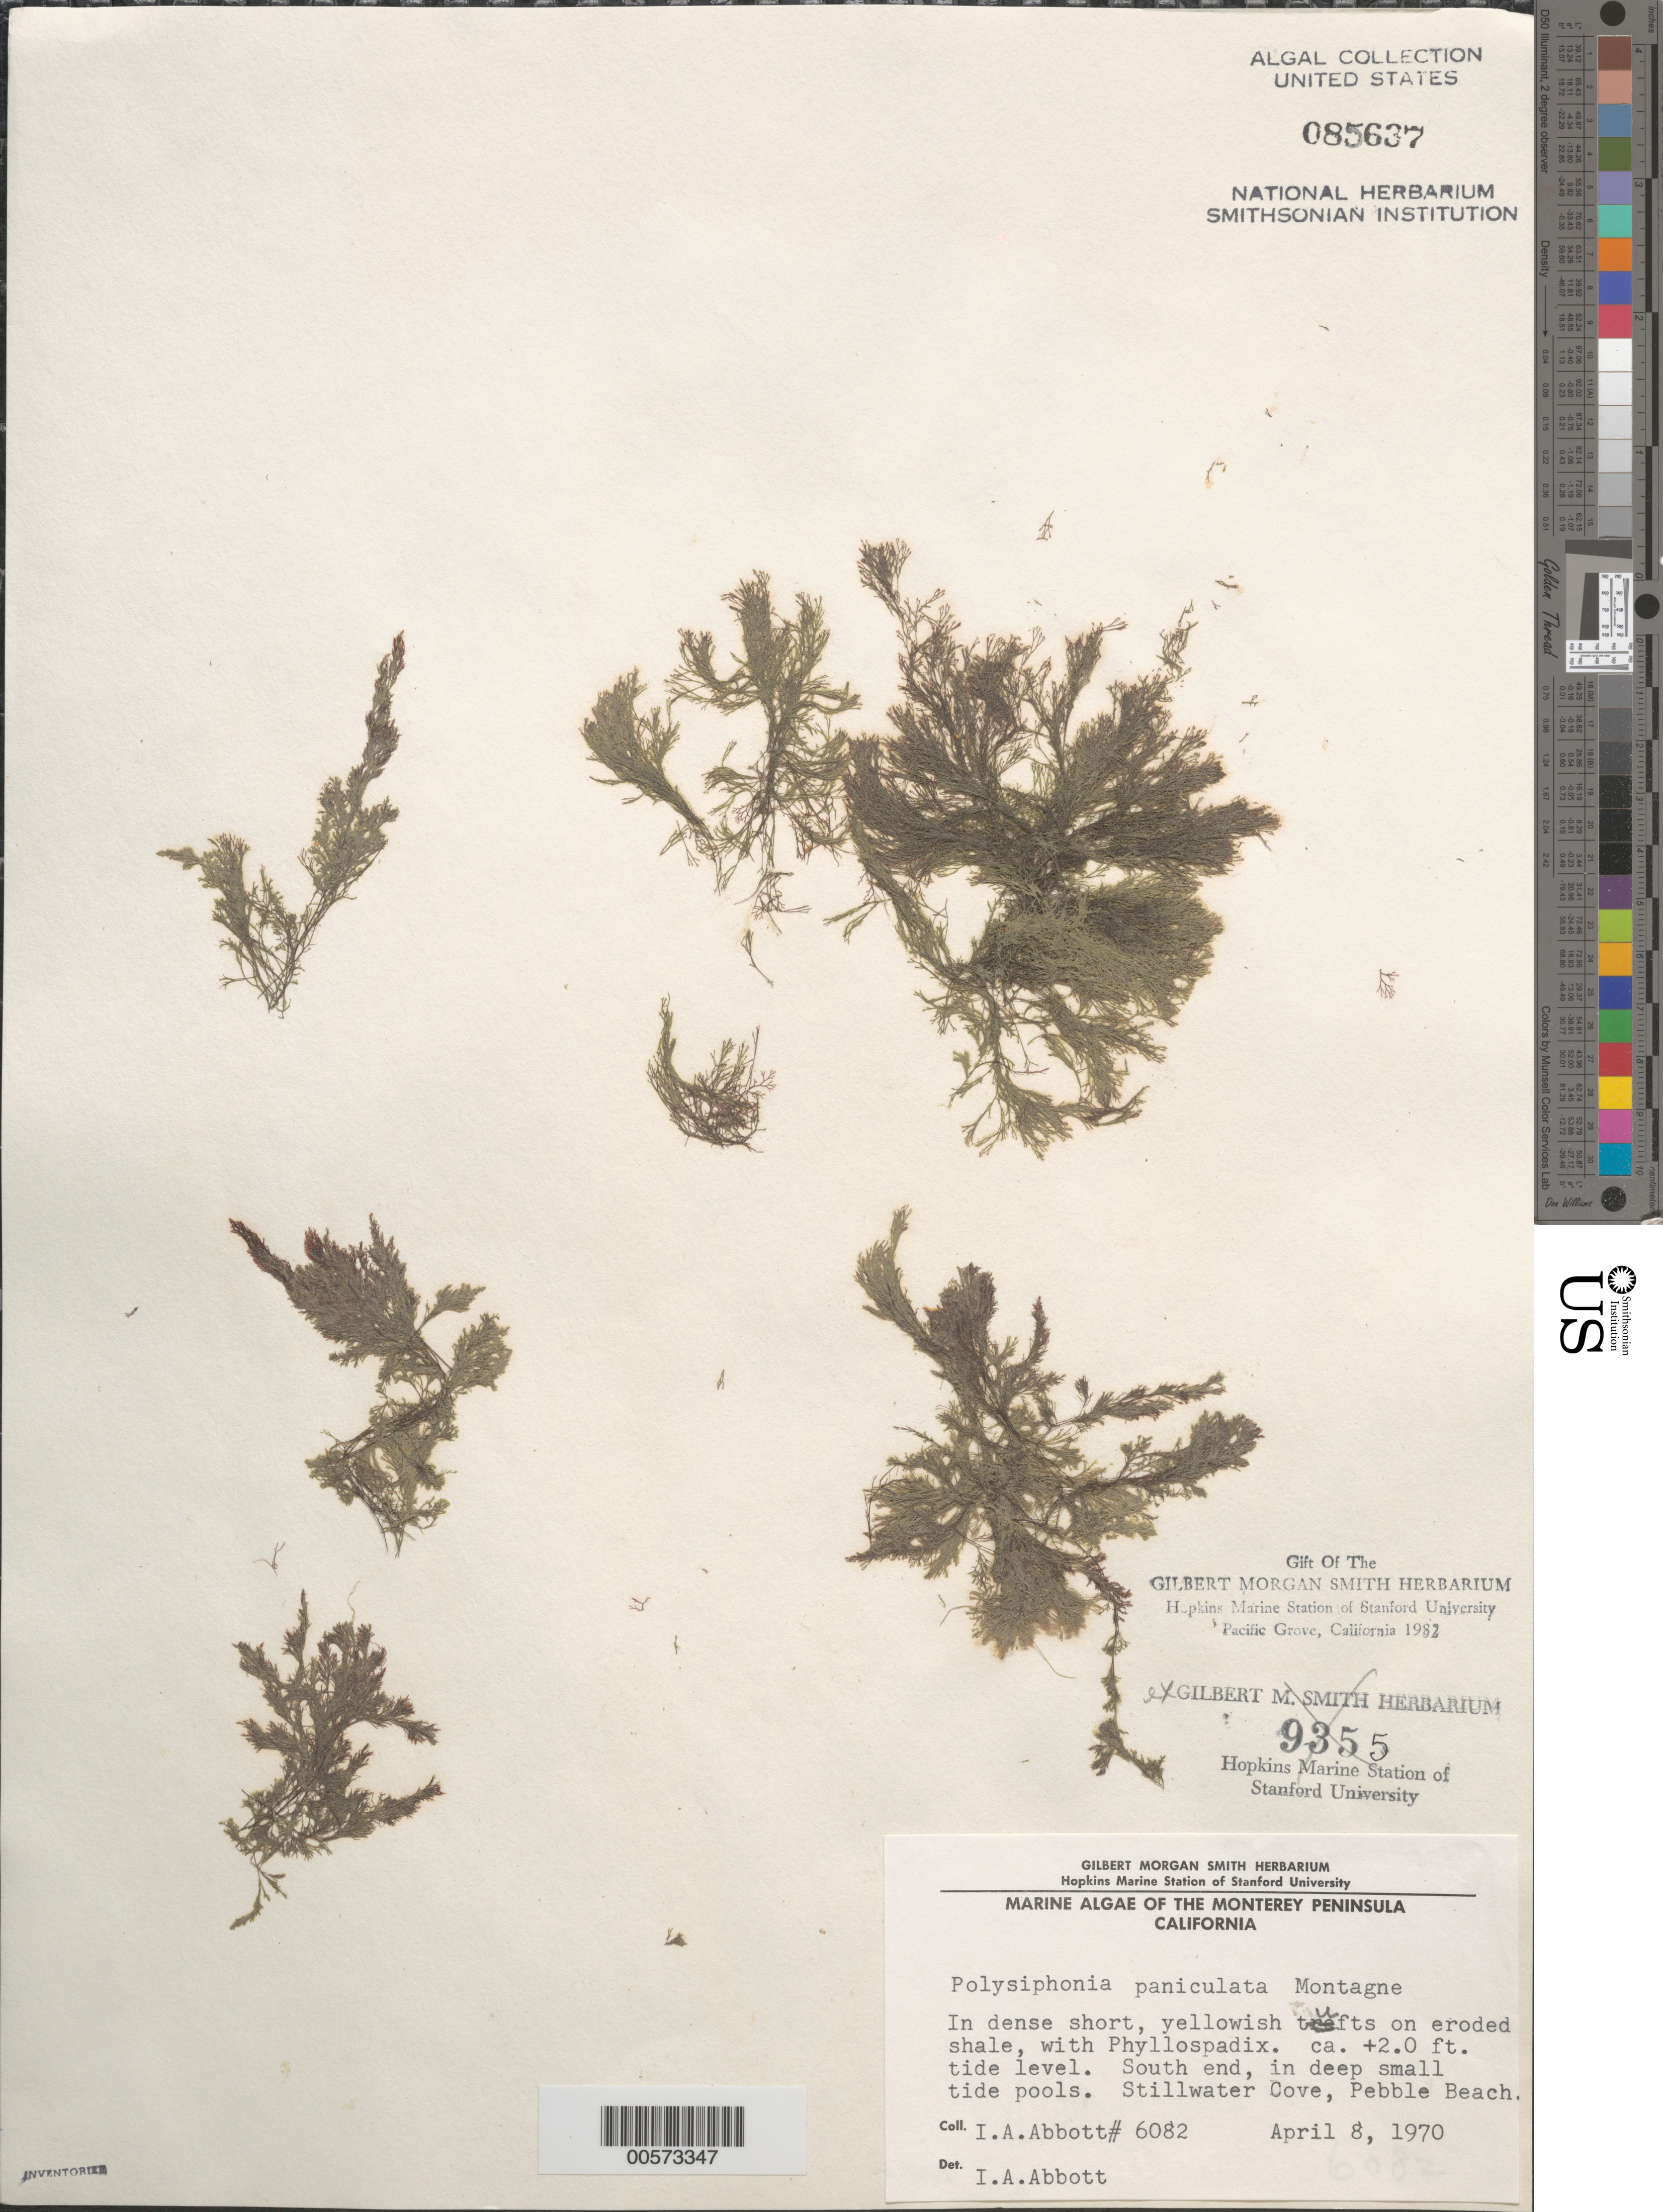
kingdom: Plantae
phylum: Rhodophyta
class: Florideophyceae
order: Ceramiales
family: Rhodomelaceae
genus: Eutrichosiphonia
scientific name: Eutrichosiphonia paniculata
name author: (Mont.) D.E.Bustamante & T.O. Cho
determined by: Algae name updating Project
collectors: I. A. Abbott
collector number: IAA 6082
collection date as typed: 08 Apr 1970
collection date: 1970-04-08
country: United States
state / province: California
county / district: Monterey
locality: Stillwater Cove, Pebble Beach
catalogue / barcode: US 85637